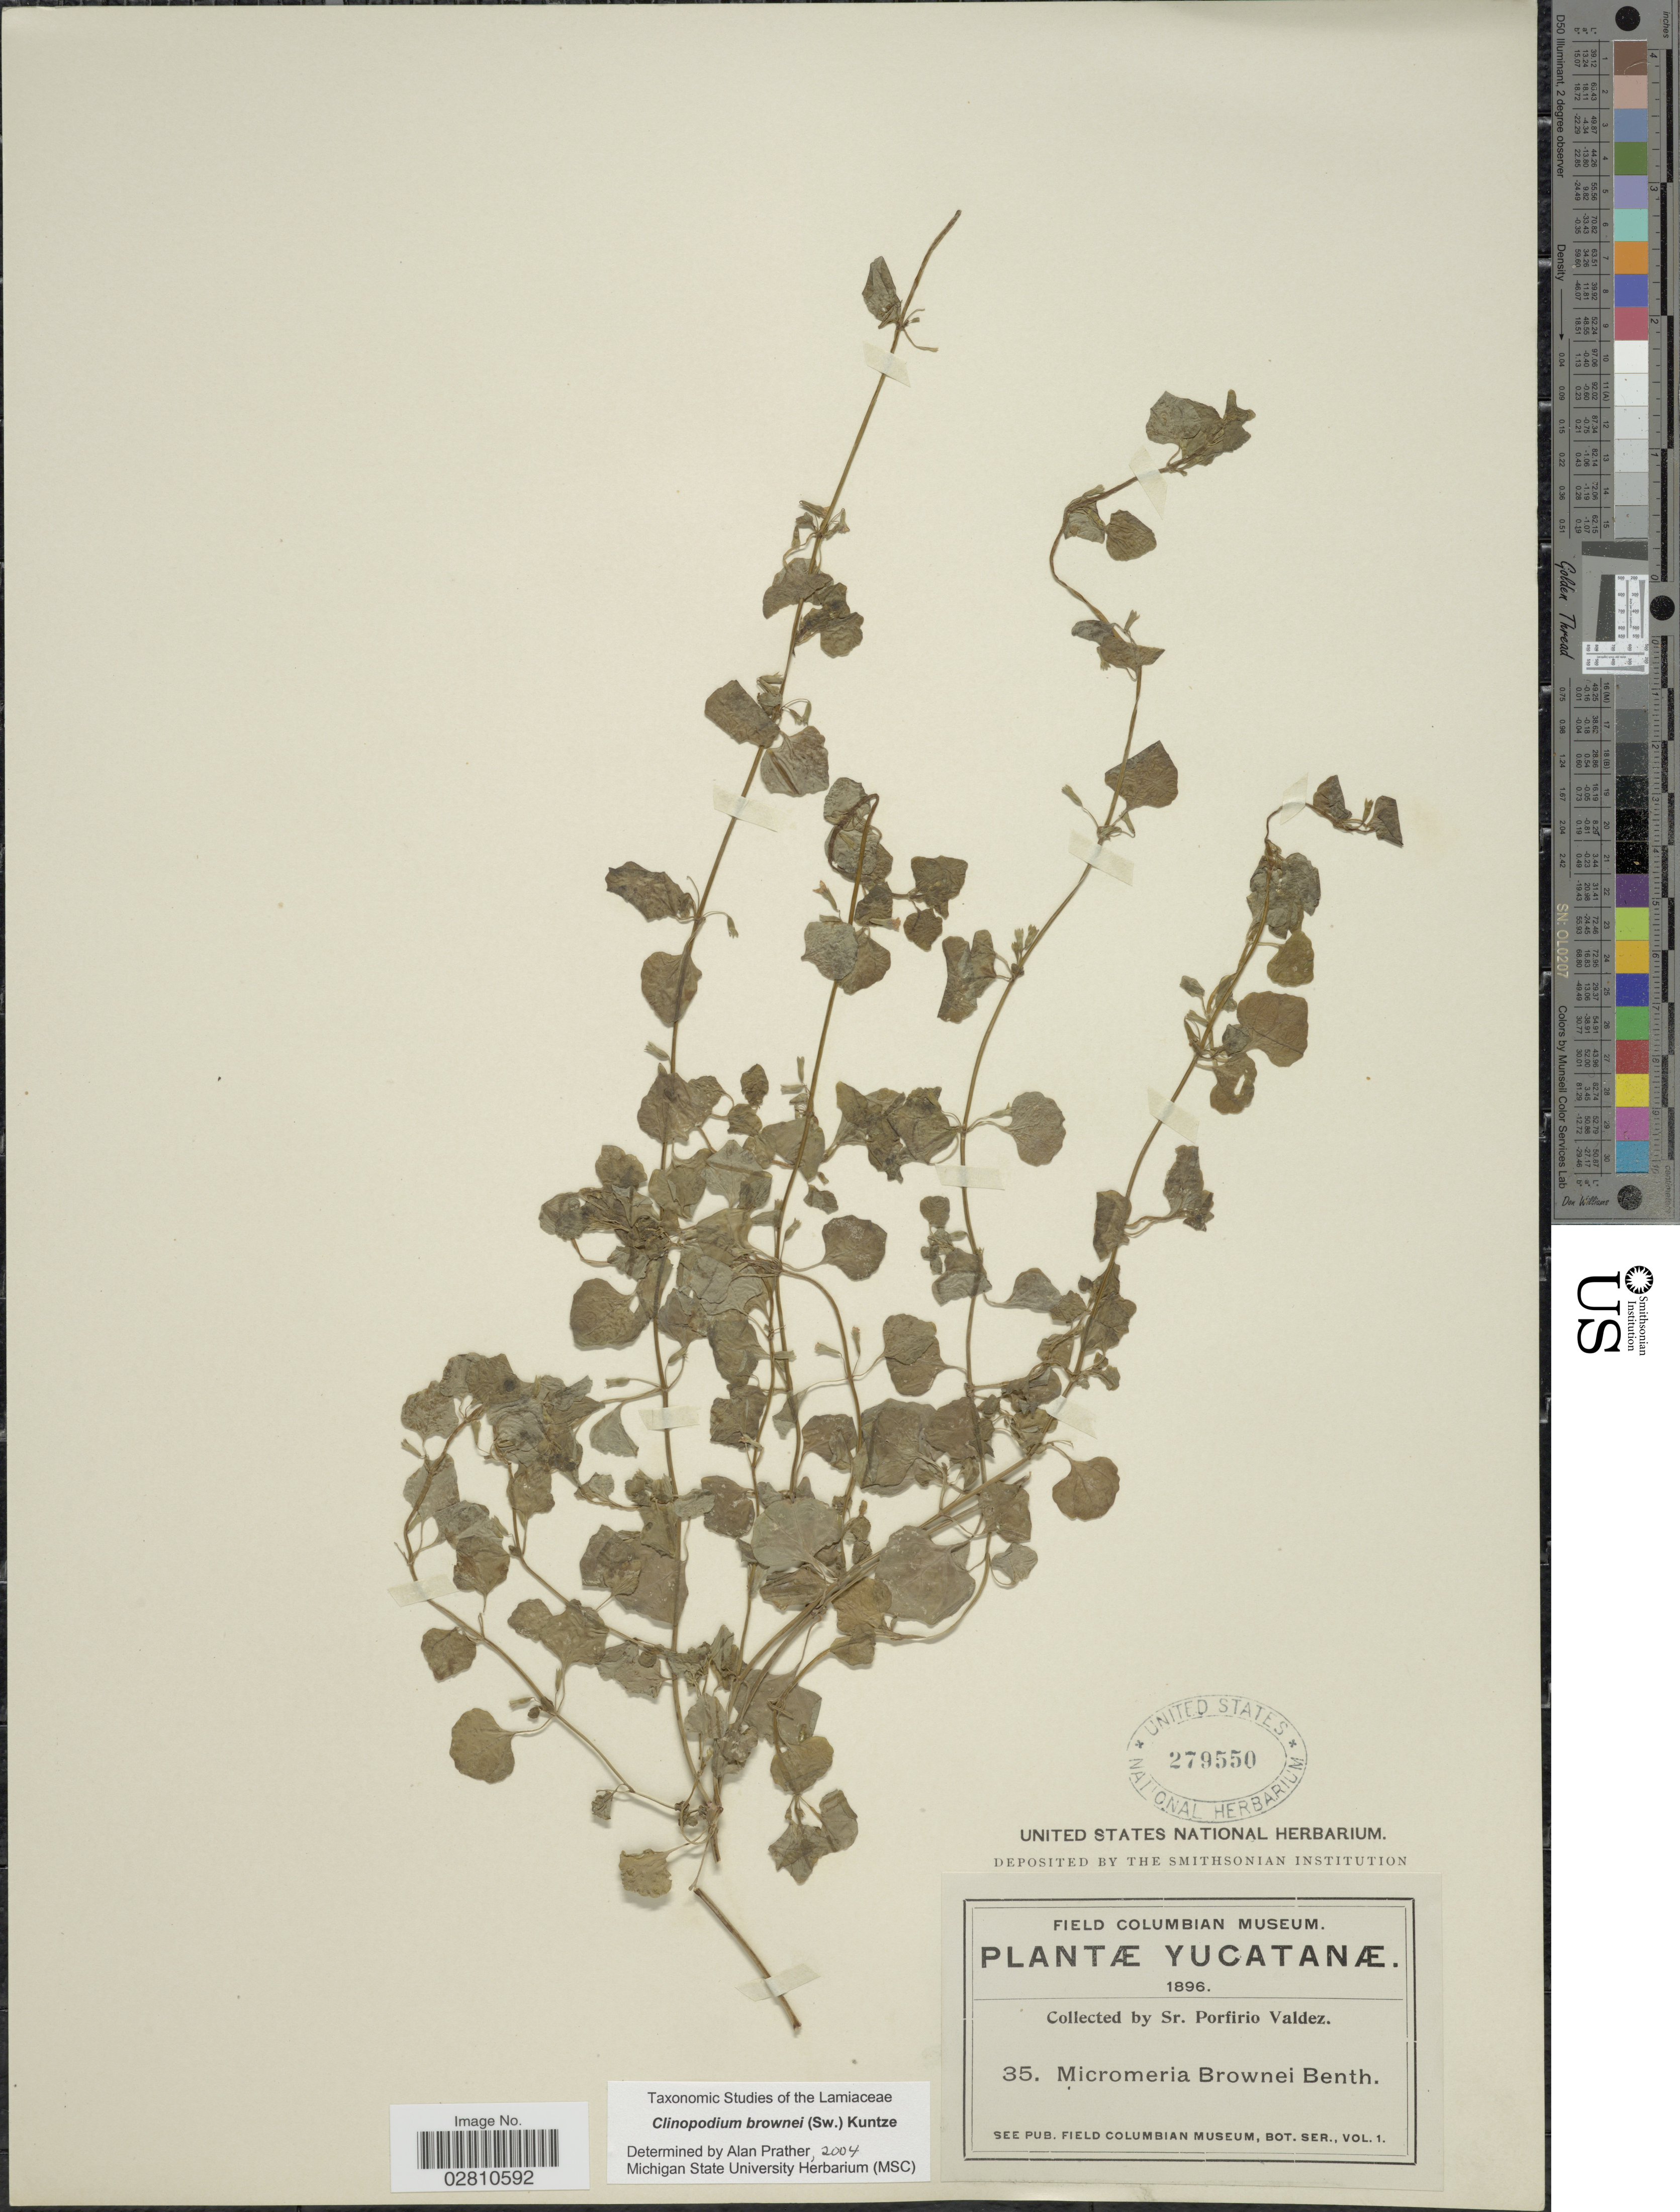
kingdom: Plantae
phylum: Tracheophyta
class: Magnoliopsida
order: Lamiales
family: Lamiaceae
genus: Clinopodium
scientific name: Clinopodium brownei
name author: (Sw.) Kuntze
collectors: P. Valdez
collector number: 35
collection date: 1896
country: Mexico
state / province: Yucatán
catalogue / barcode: US 279550